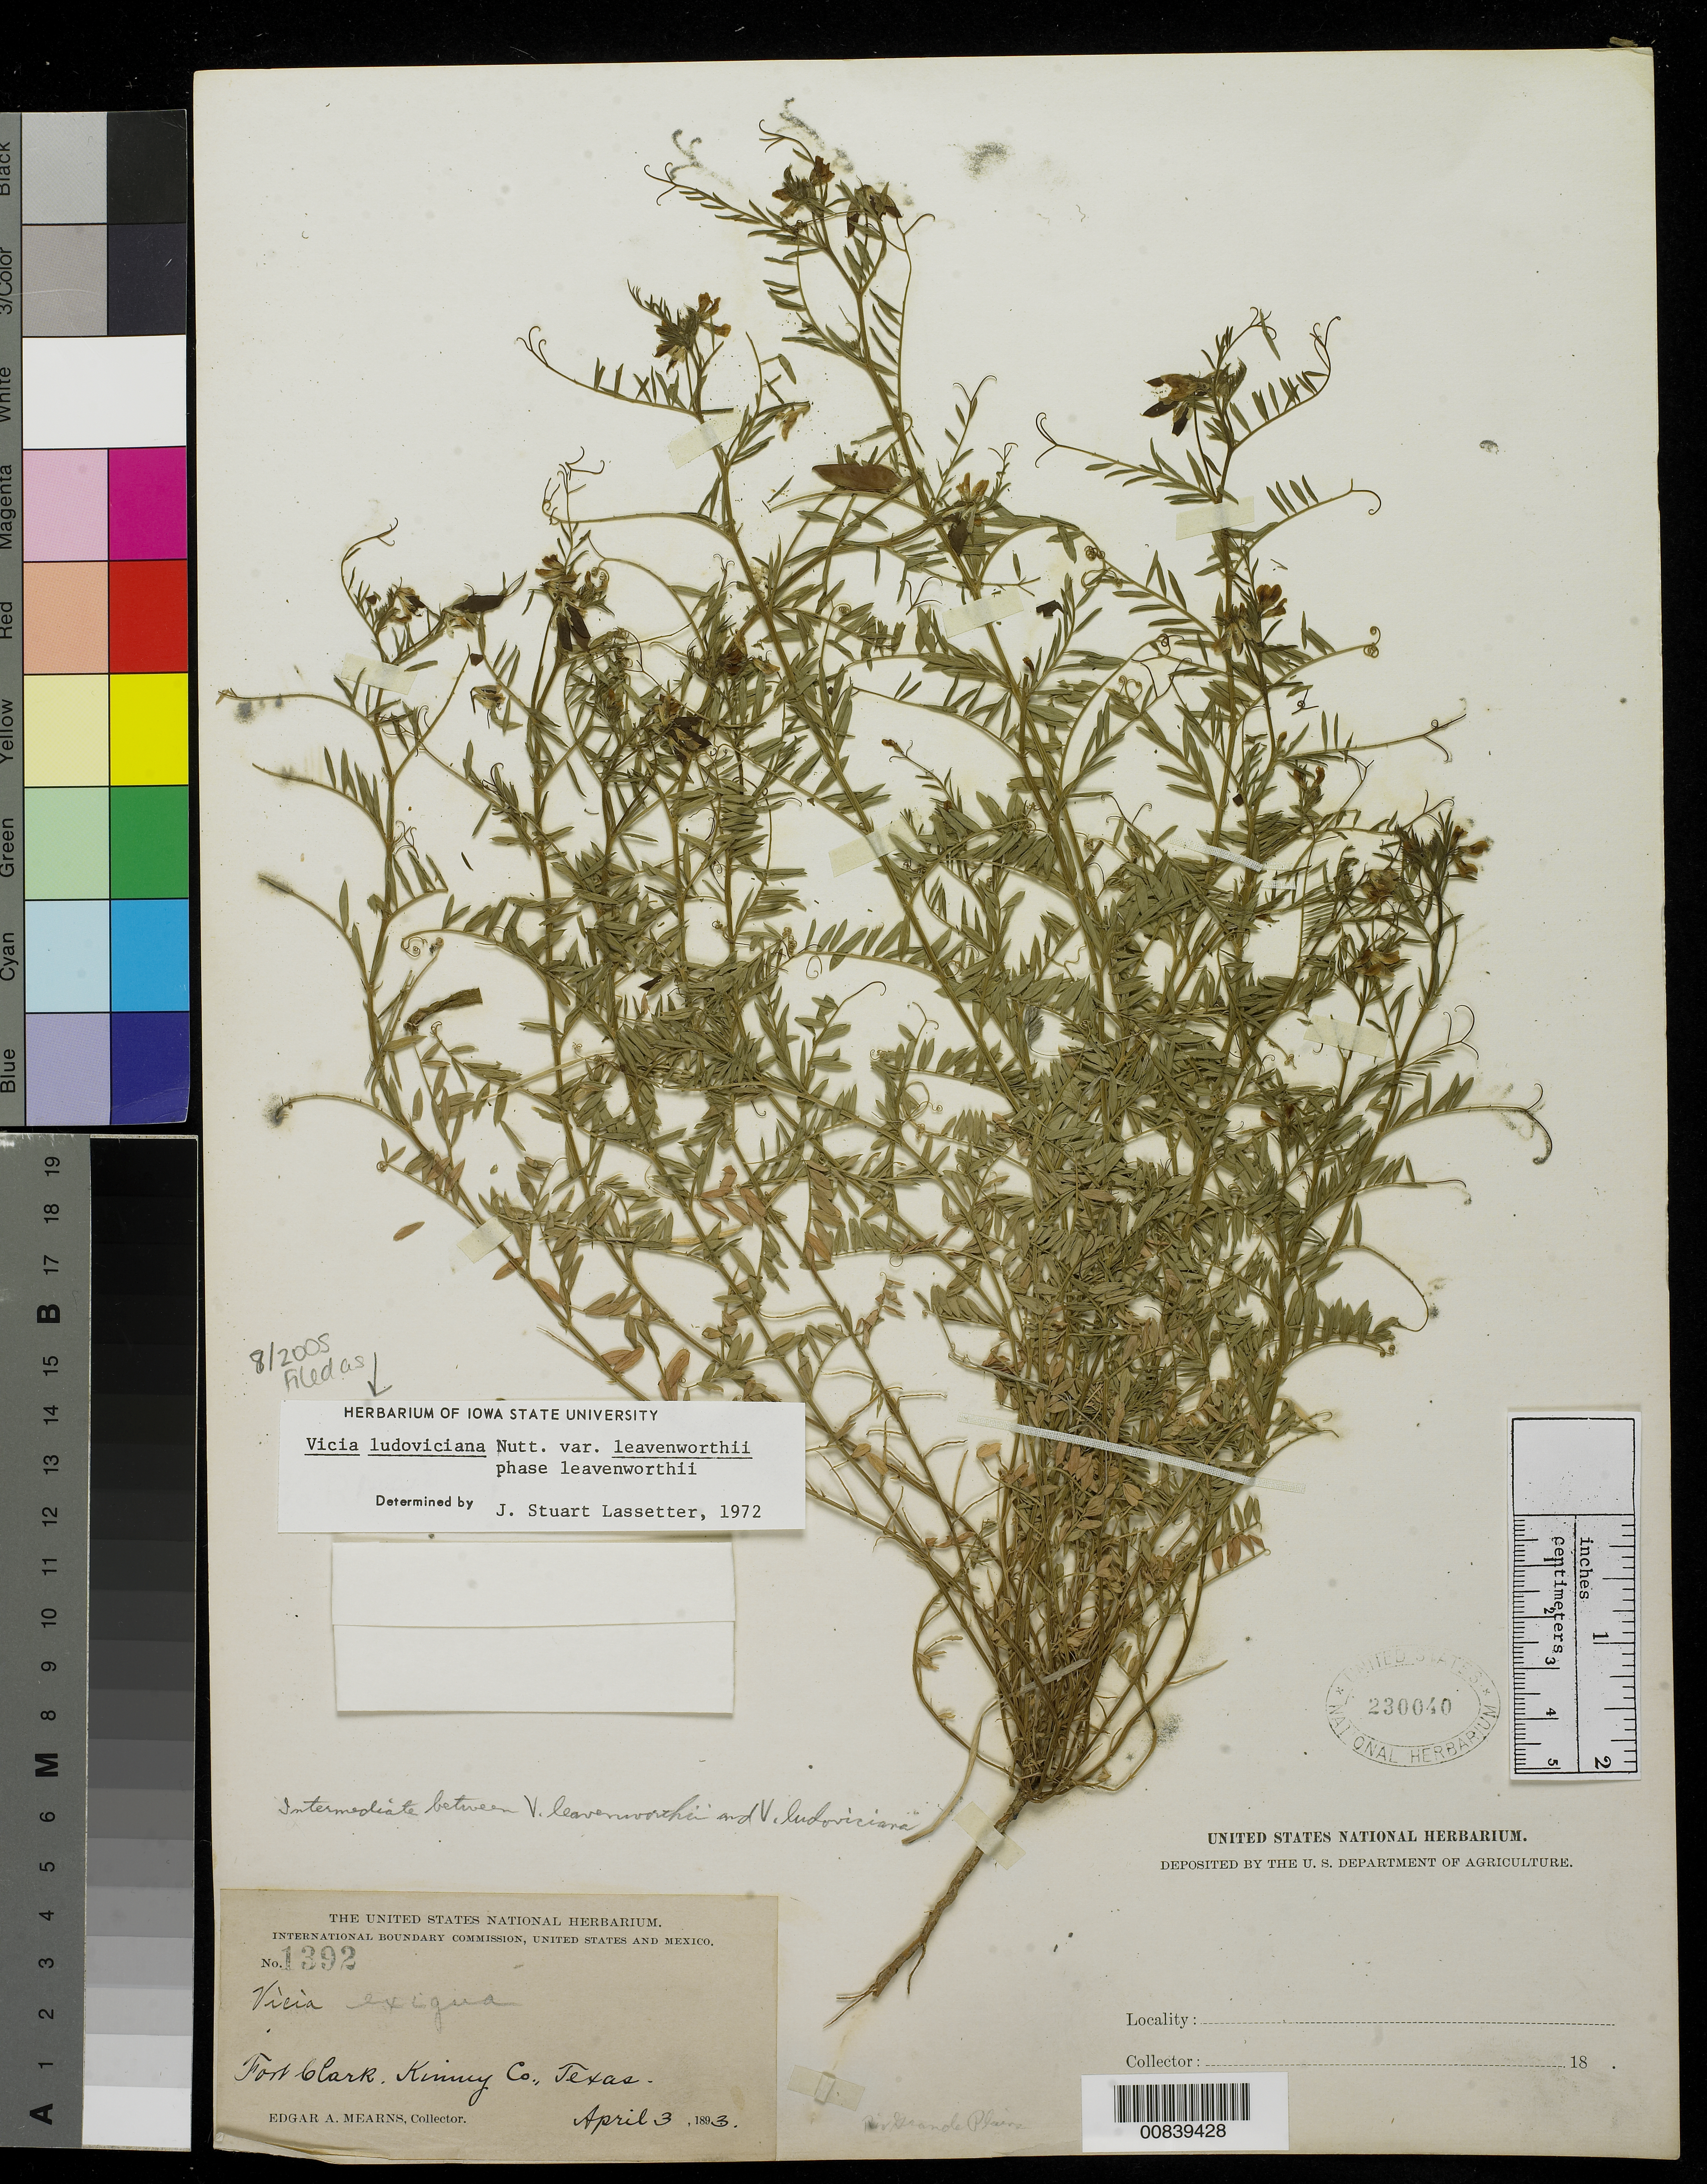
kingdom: Plantae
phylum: Tracheophyta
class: Magnoliopsida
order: Fabales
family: Fabaceae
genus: Vicia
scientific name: Vicia ludoviciana var. leavenworthii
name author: (Torr. & A. Gray) Broich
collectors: E. A. Mearns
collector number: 1392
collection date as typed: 03 Apr 1893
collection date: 1893-04-03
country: United States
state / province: Texas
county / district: Kinney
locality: Fort Clark, Kinney County, Texas.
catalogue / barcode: US 230040